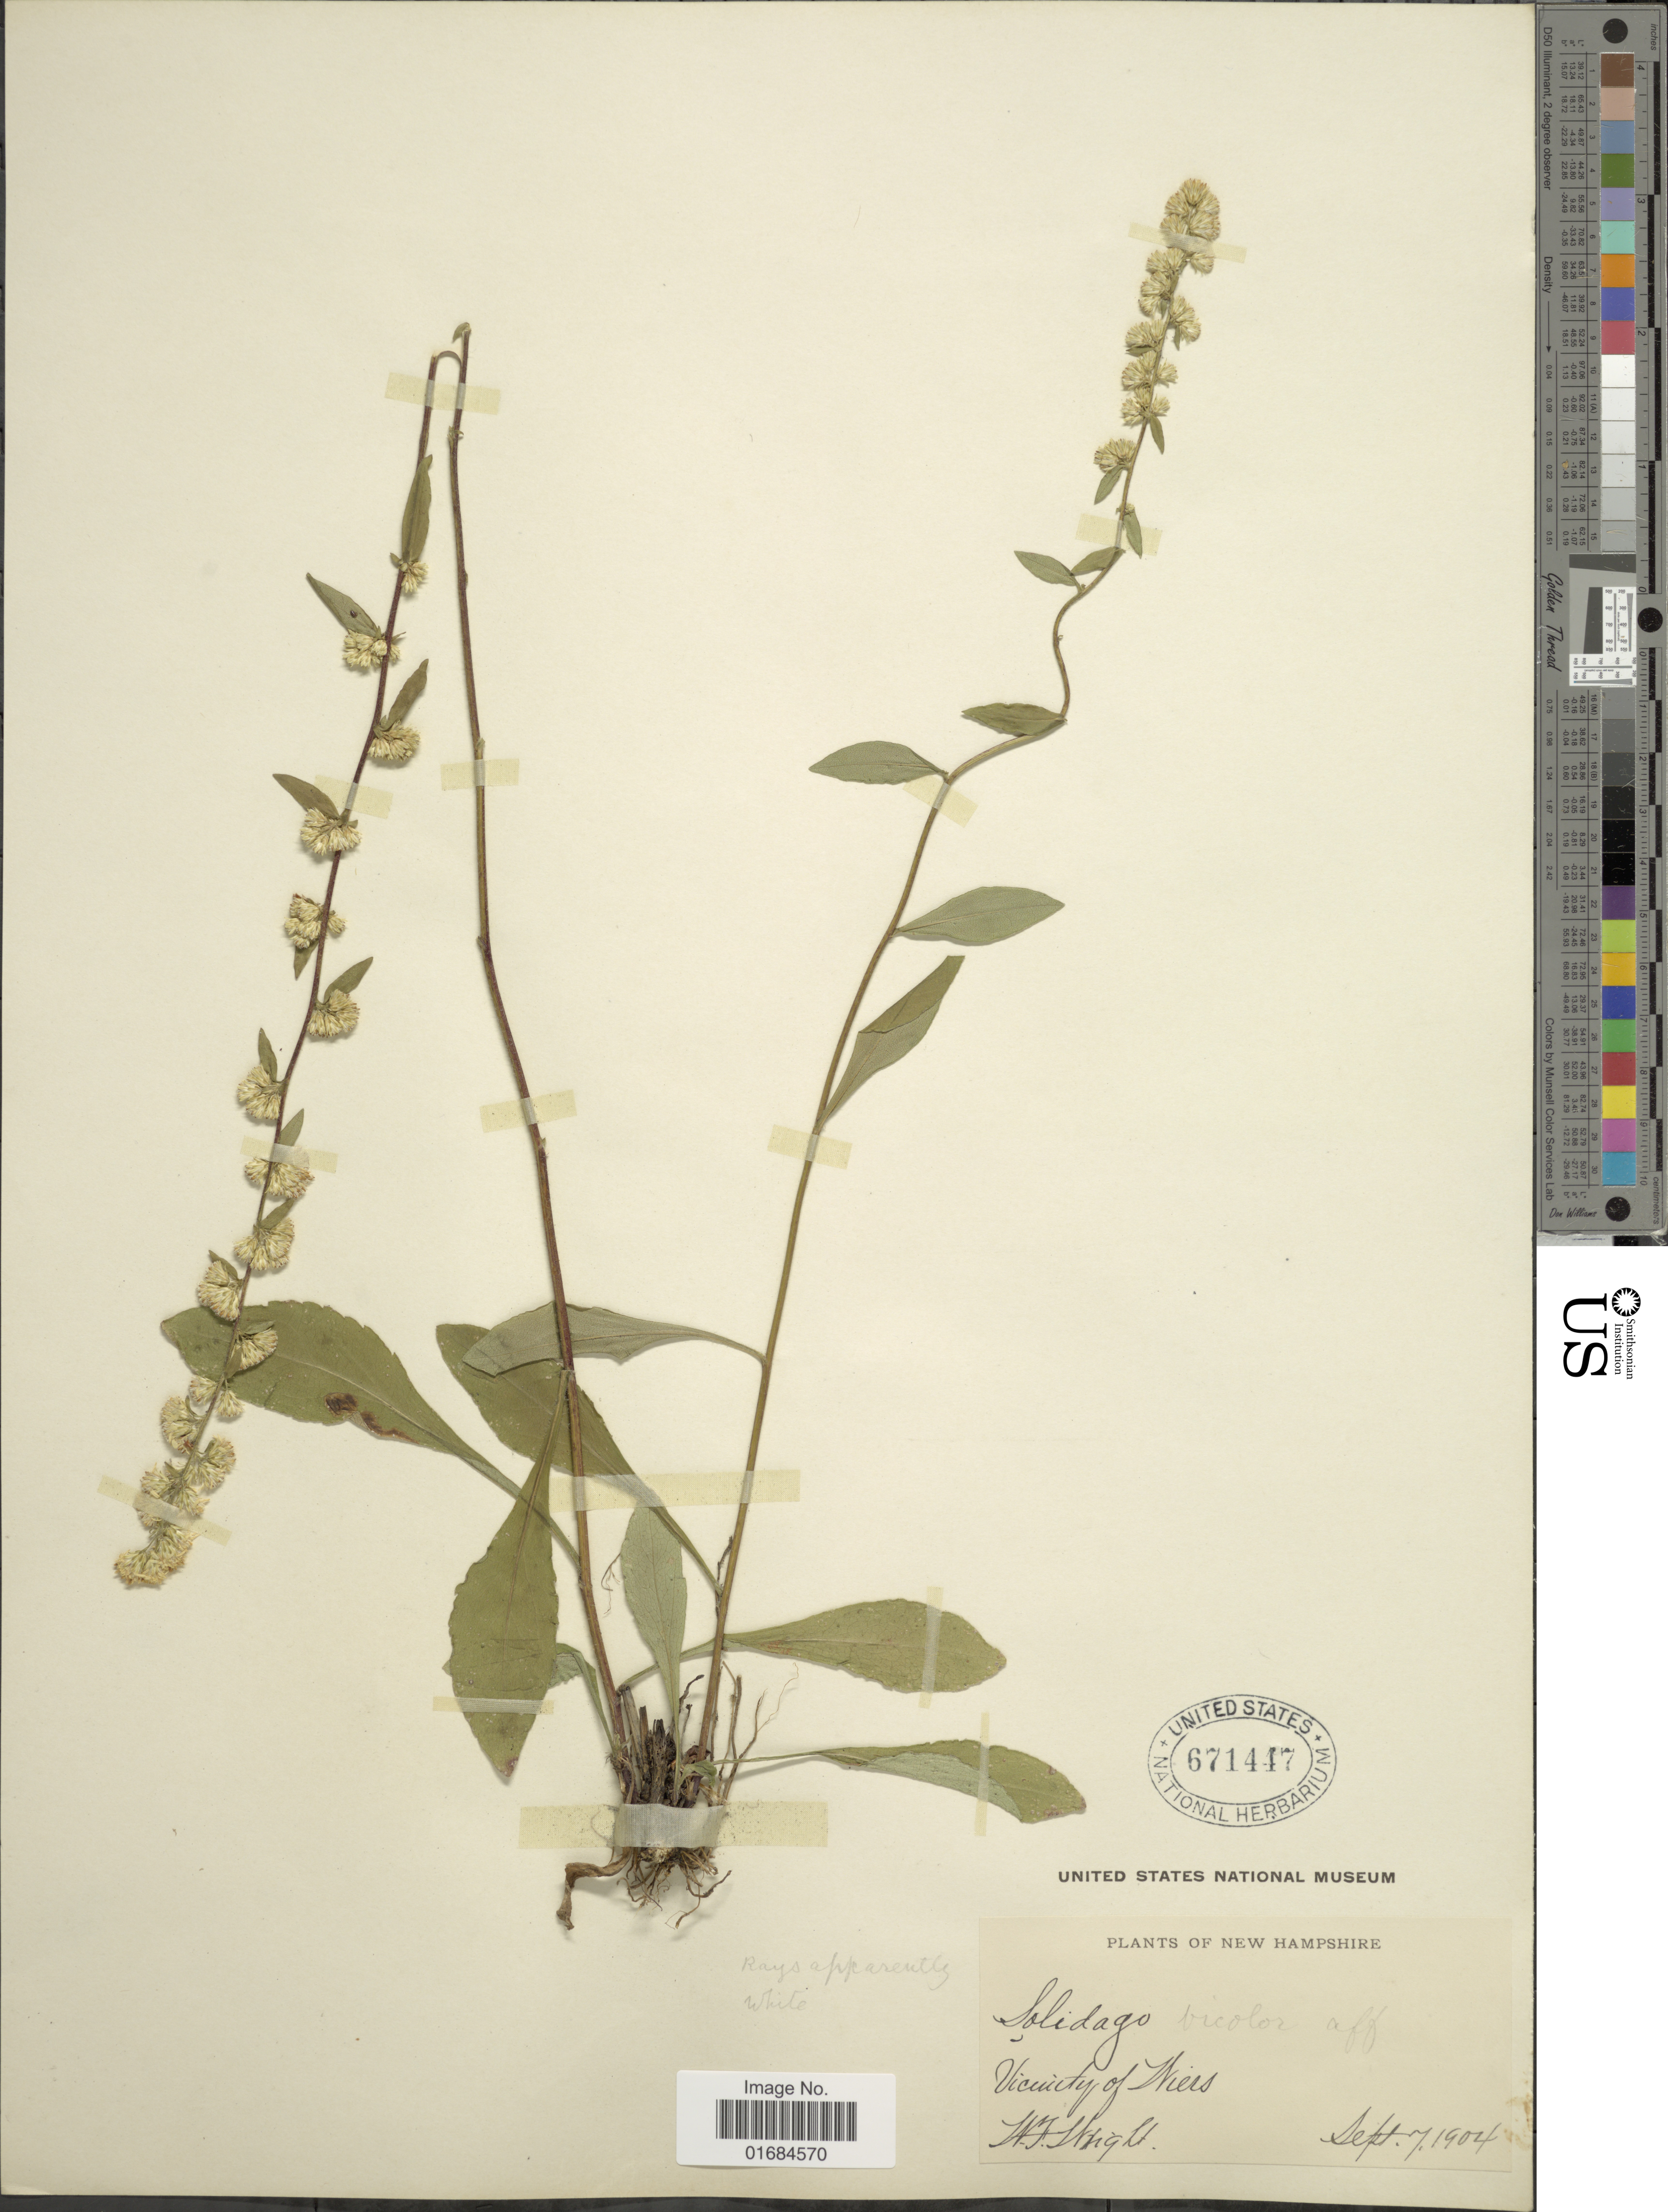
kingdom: Plantae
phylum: Tracheophyta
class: Magnoliopsida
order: Asterales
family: Asteraceae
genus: Solidago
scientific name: Solidago bicolor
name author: L.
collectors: W. F. Wright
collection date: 1904-09-07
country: United States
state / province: New Hampshire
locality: Vicinity of Wiers.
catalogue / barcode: US 671447